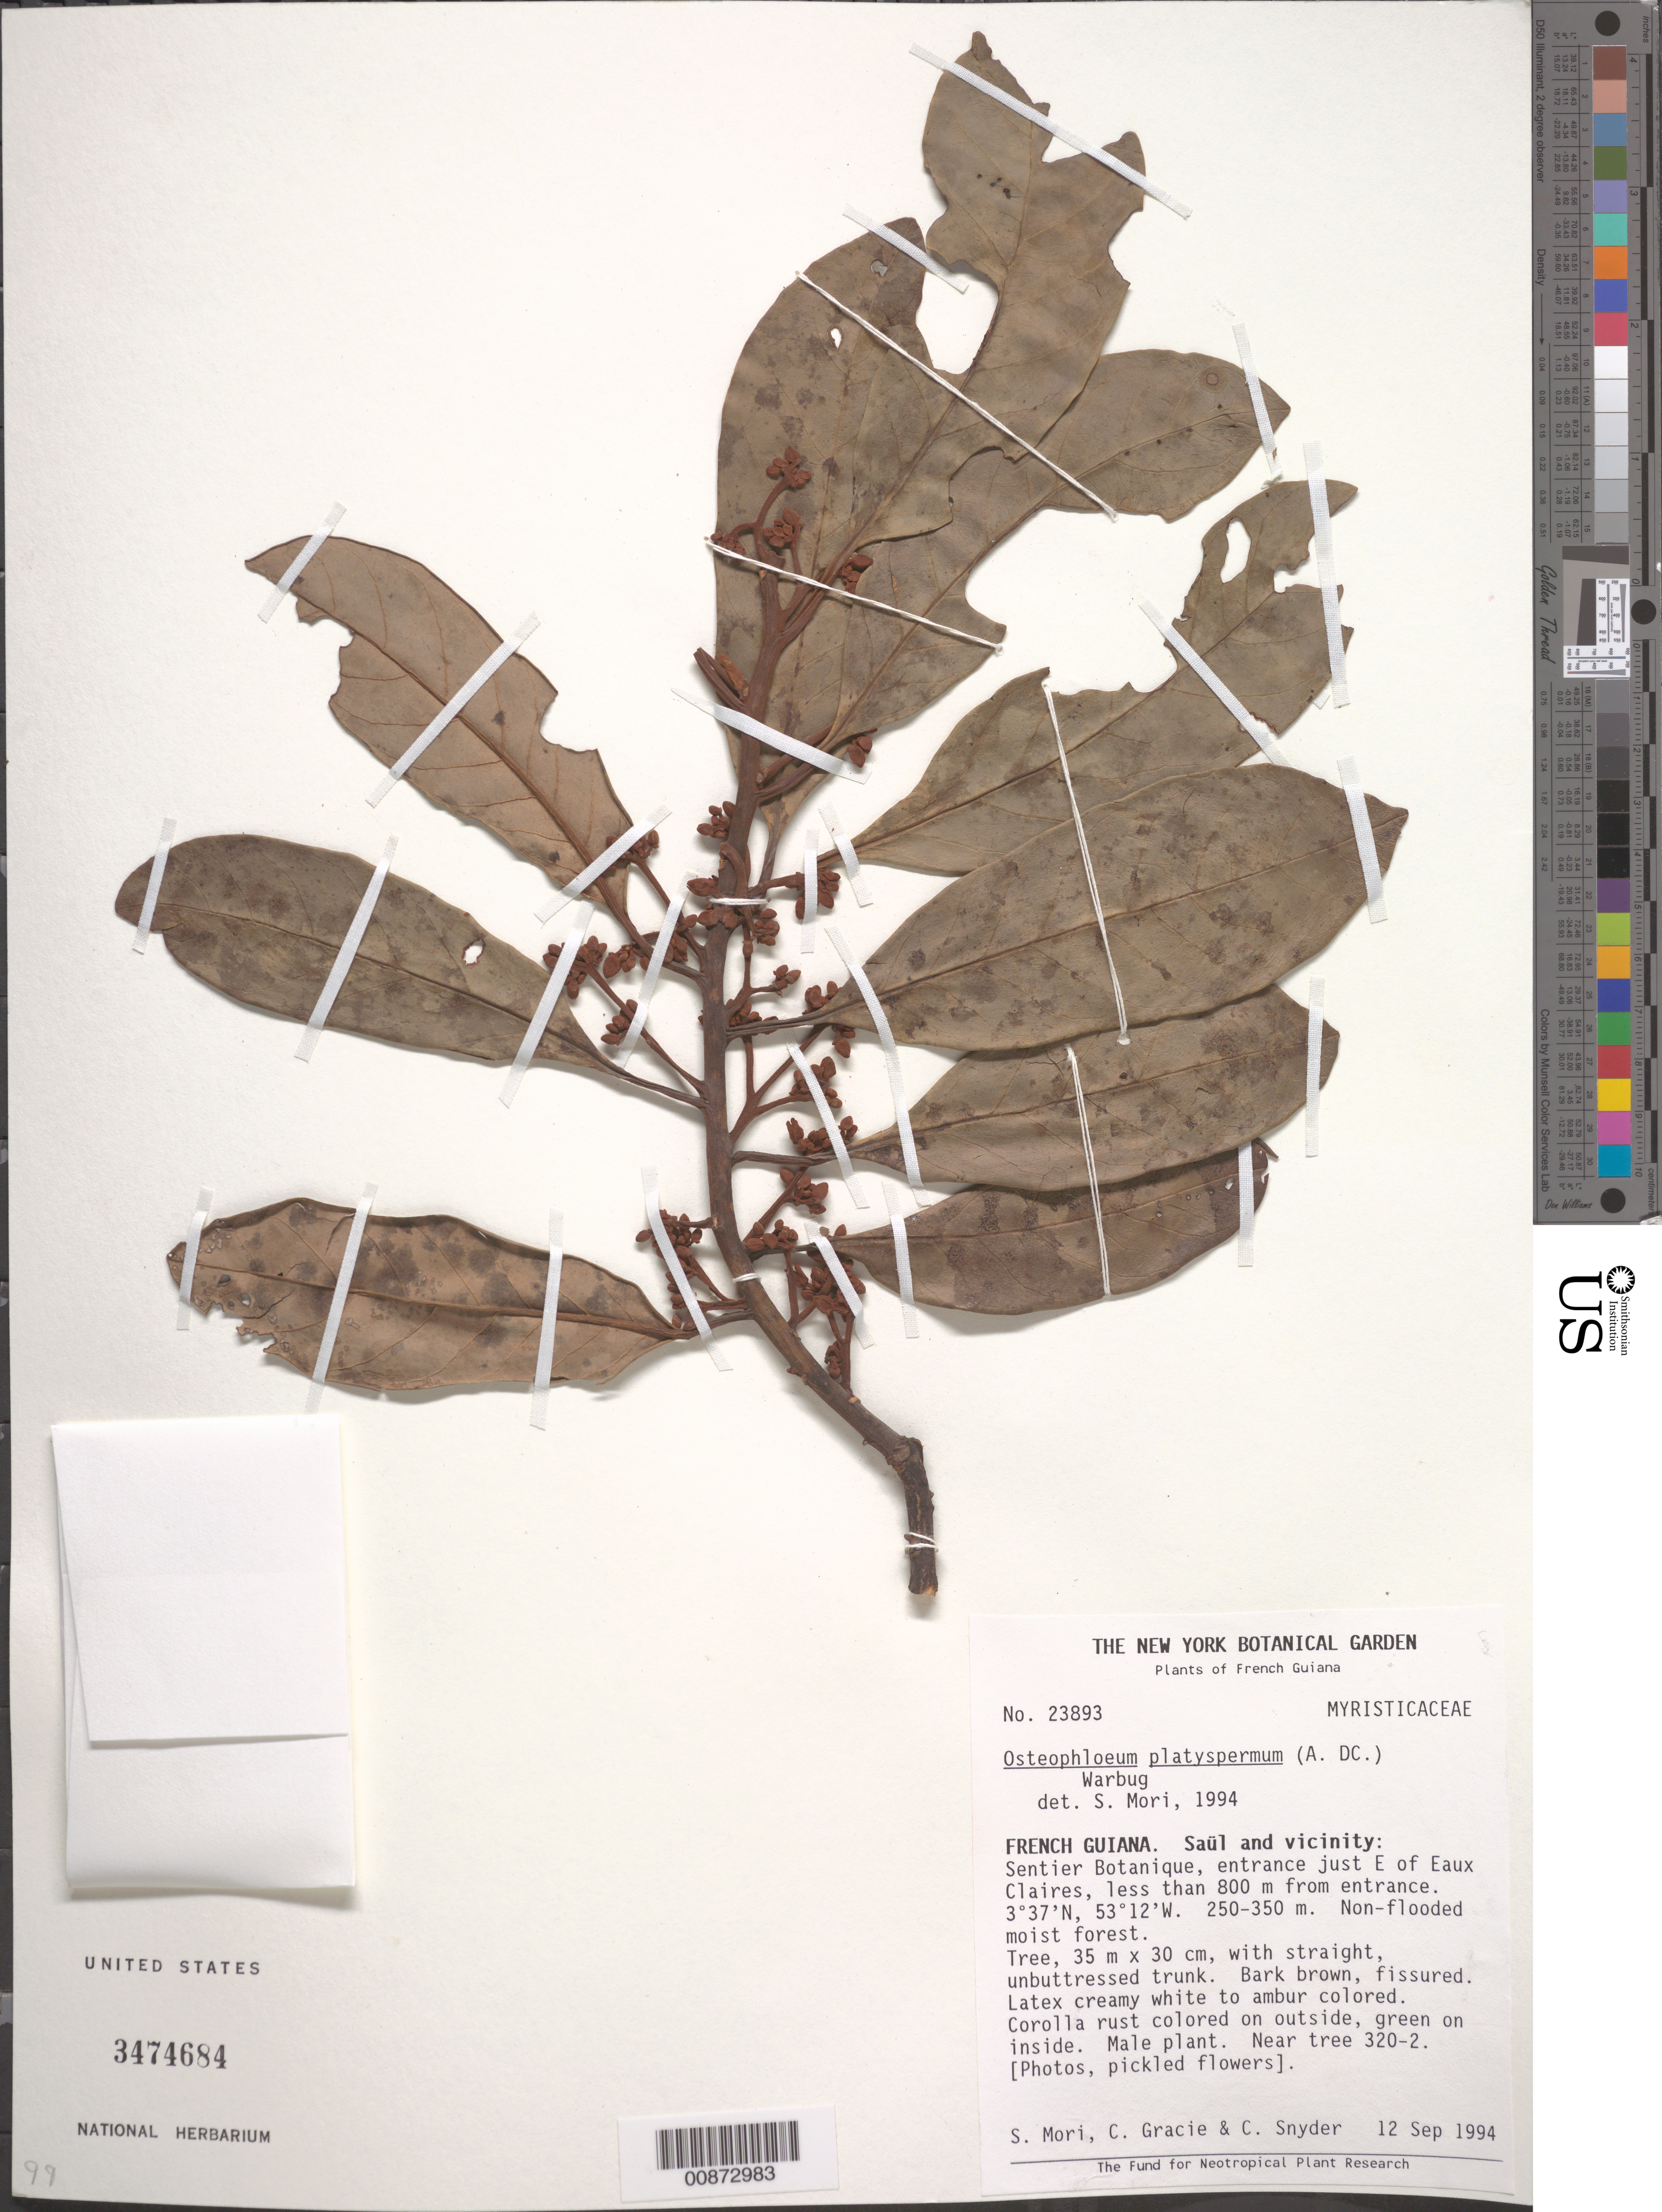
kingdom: Plantae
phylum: Tracheophyta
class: Magnoliopsida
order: Magnoliales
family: Myristicaceae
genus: Osteophloeum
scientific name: Osteophloeum platyspermum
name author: (A. DC.) Warb.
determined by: Mori, Scott A.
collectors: S. Mori, C. A. Gracie & C. Snyder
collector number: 23893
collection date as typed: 12-Sep-94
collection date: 1994-09-12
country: French Guiana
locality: Saül and vic., Sentier Botanique, just E of Eaux Claires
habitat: Non-flooded moist forest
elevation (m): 250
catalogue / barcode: US 3474684